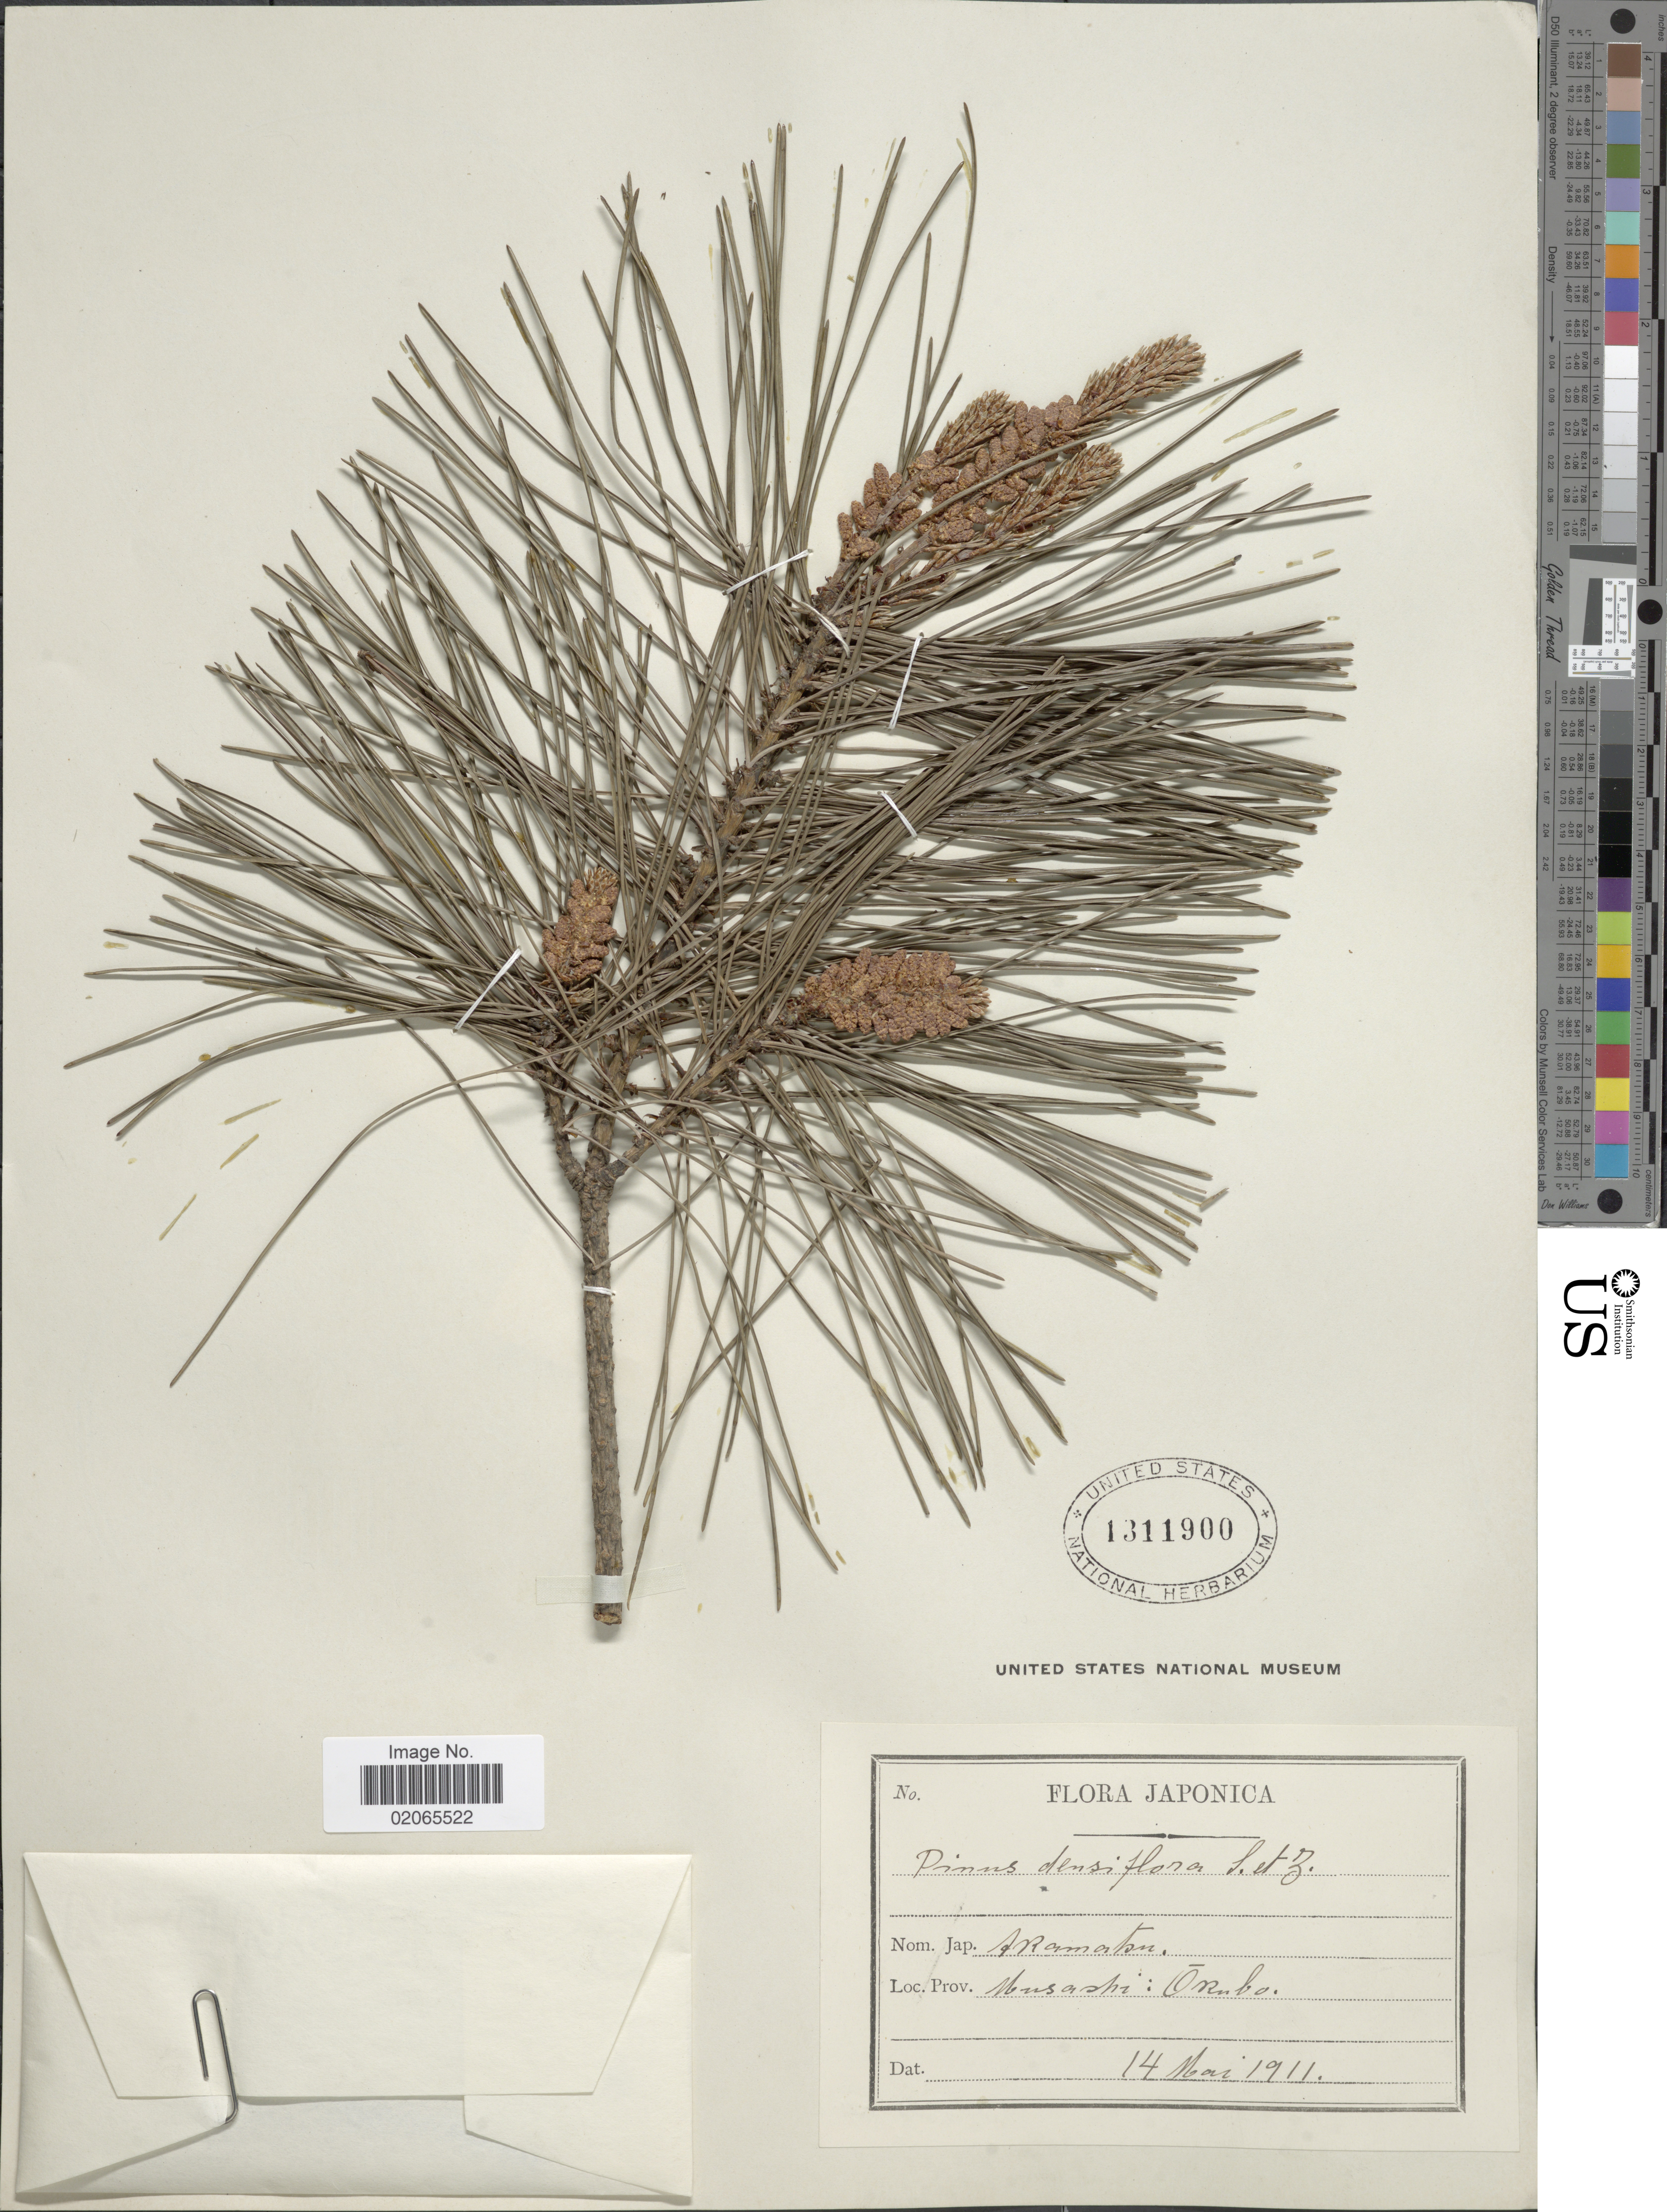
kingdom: Plantae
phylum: Tracheophyta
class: Pinopsida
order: Pinales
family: Pinaceae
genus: Pinus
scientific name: Pinus densiflora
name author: Siebold & Zucc.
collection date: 1911-05-14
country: Japan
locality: Musashi: Orubo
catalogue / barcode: US 1311900